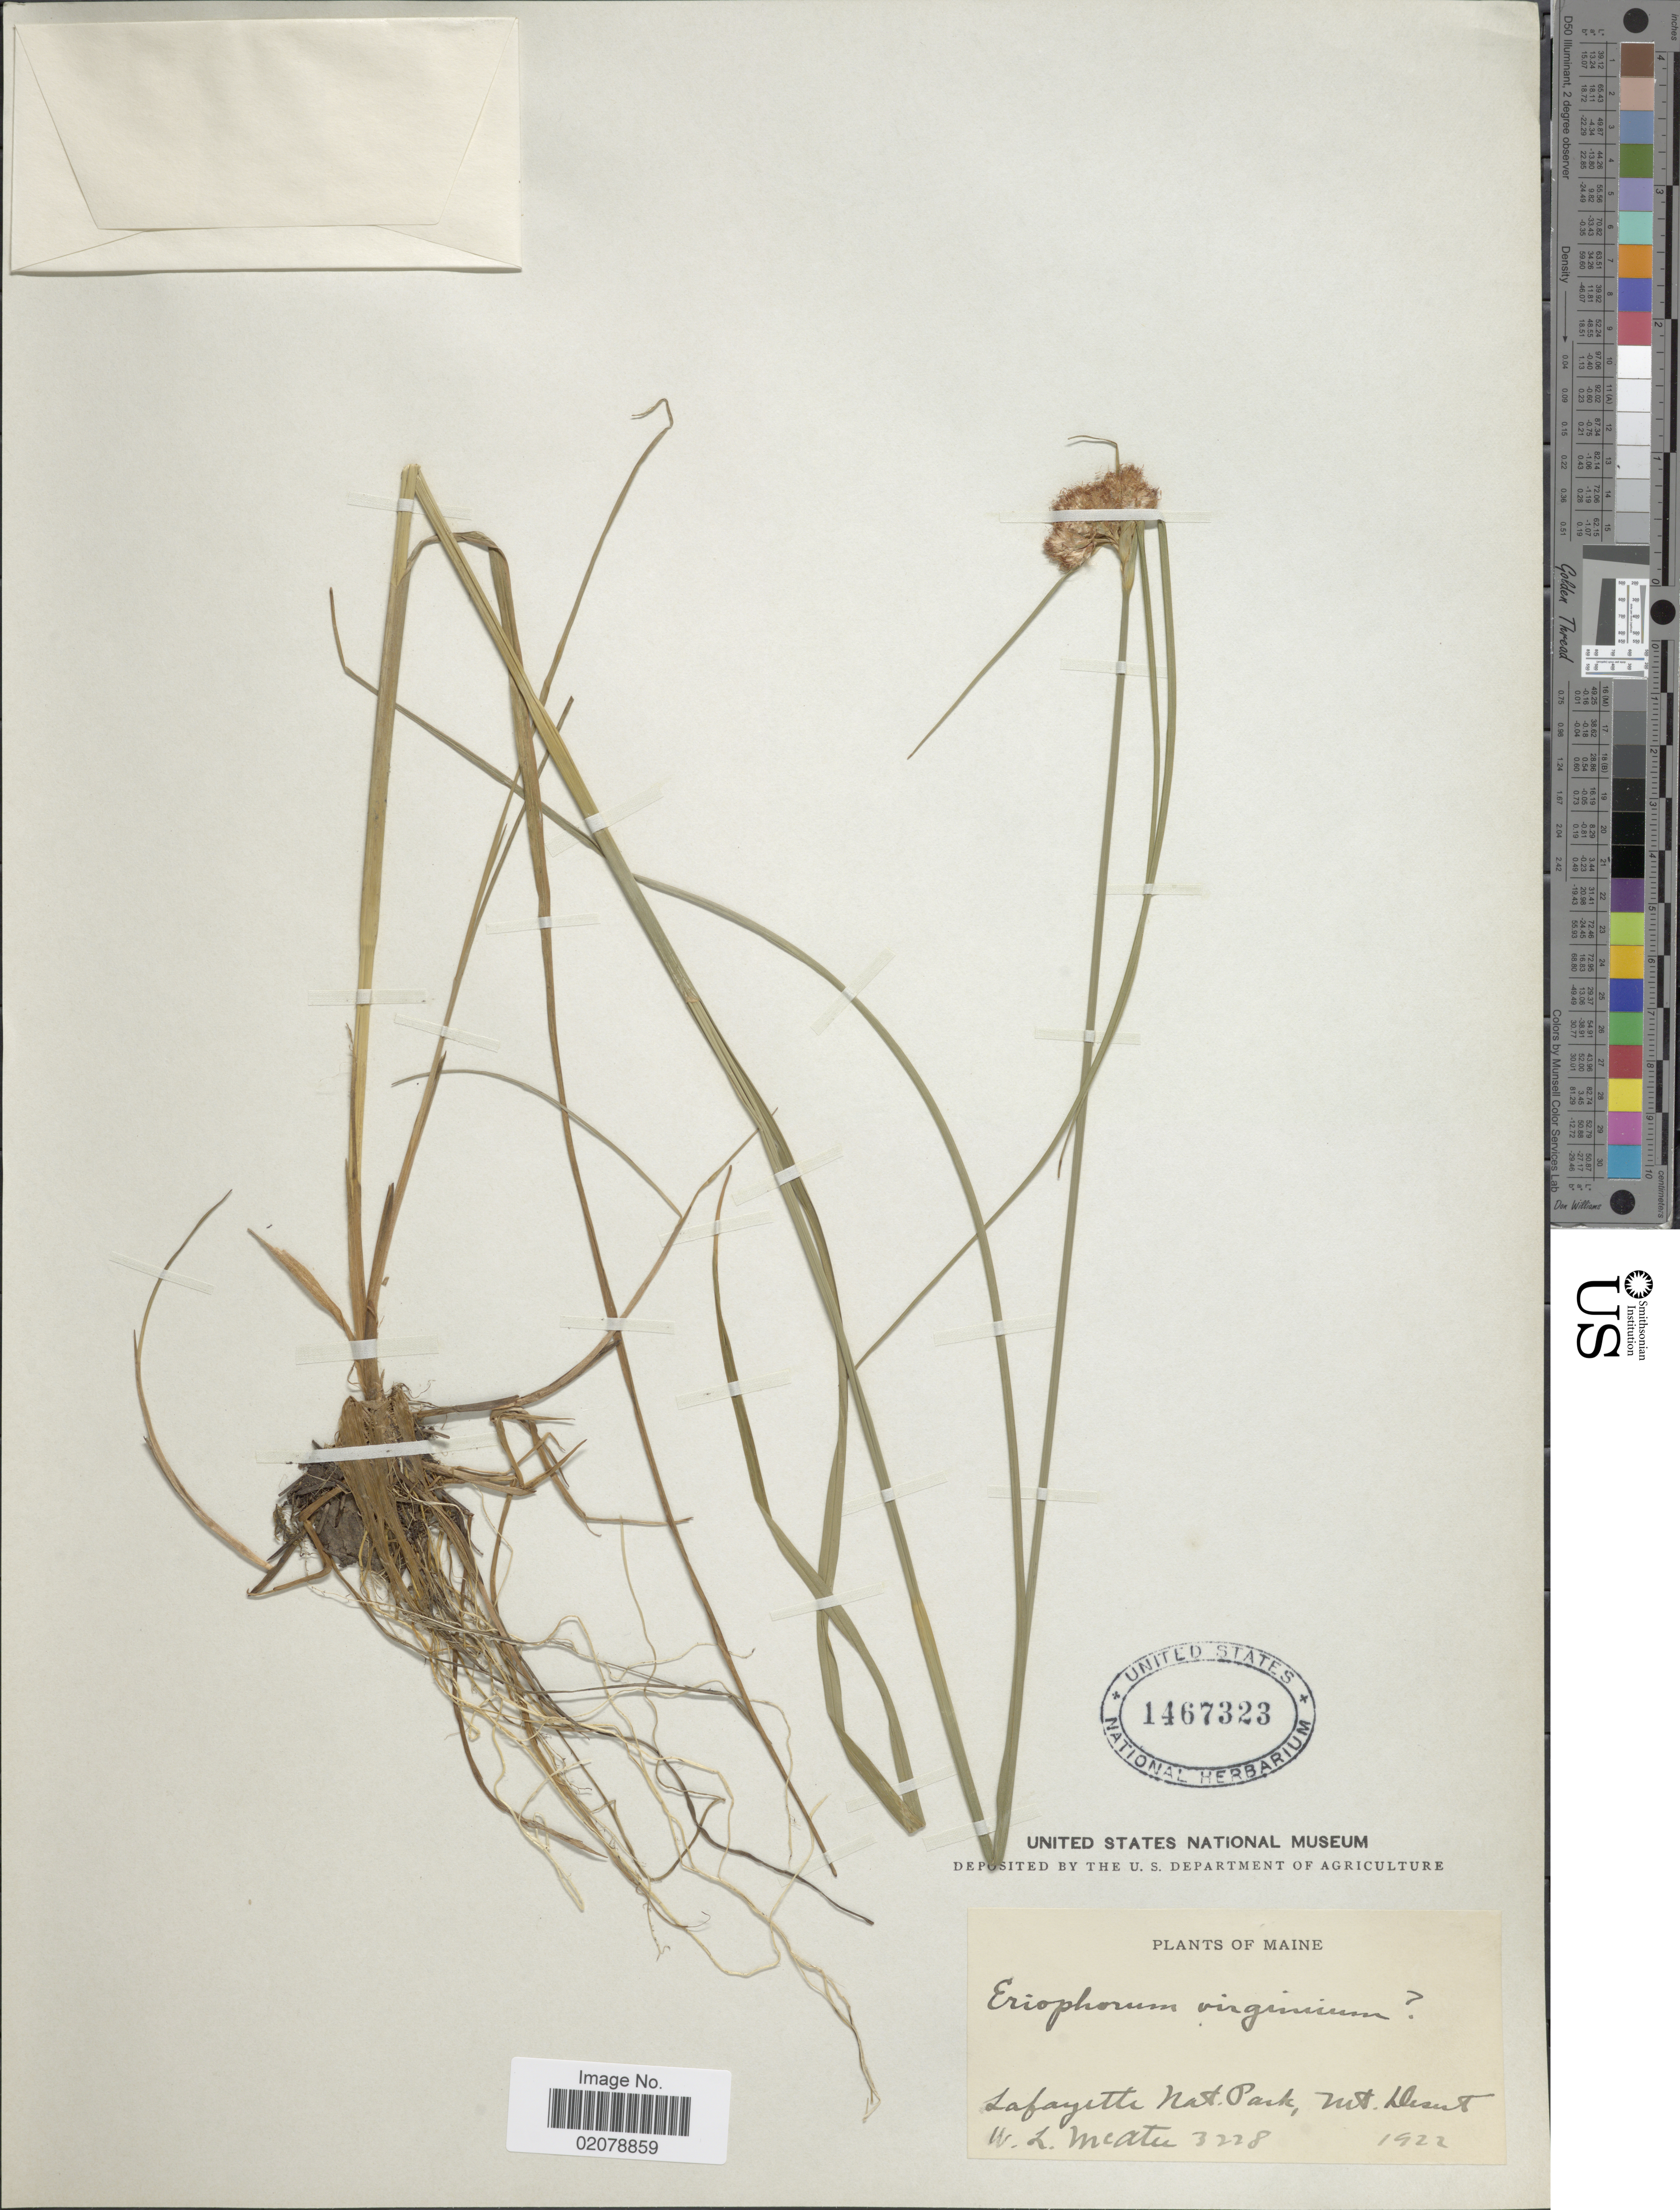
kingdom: Plantae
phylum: Tracheophyta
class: Liliopsida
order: Poales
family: Cyperaceae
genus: Eriophorum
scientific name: Eriophorum virginicum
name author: L.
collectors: W. McAtee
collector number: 3228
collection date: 1922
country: United States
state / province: Maine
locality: Lafayette Nat. Park, Mt. Desert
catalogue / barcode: US 1467323